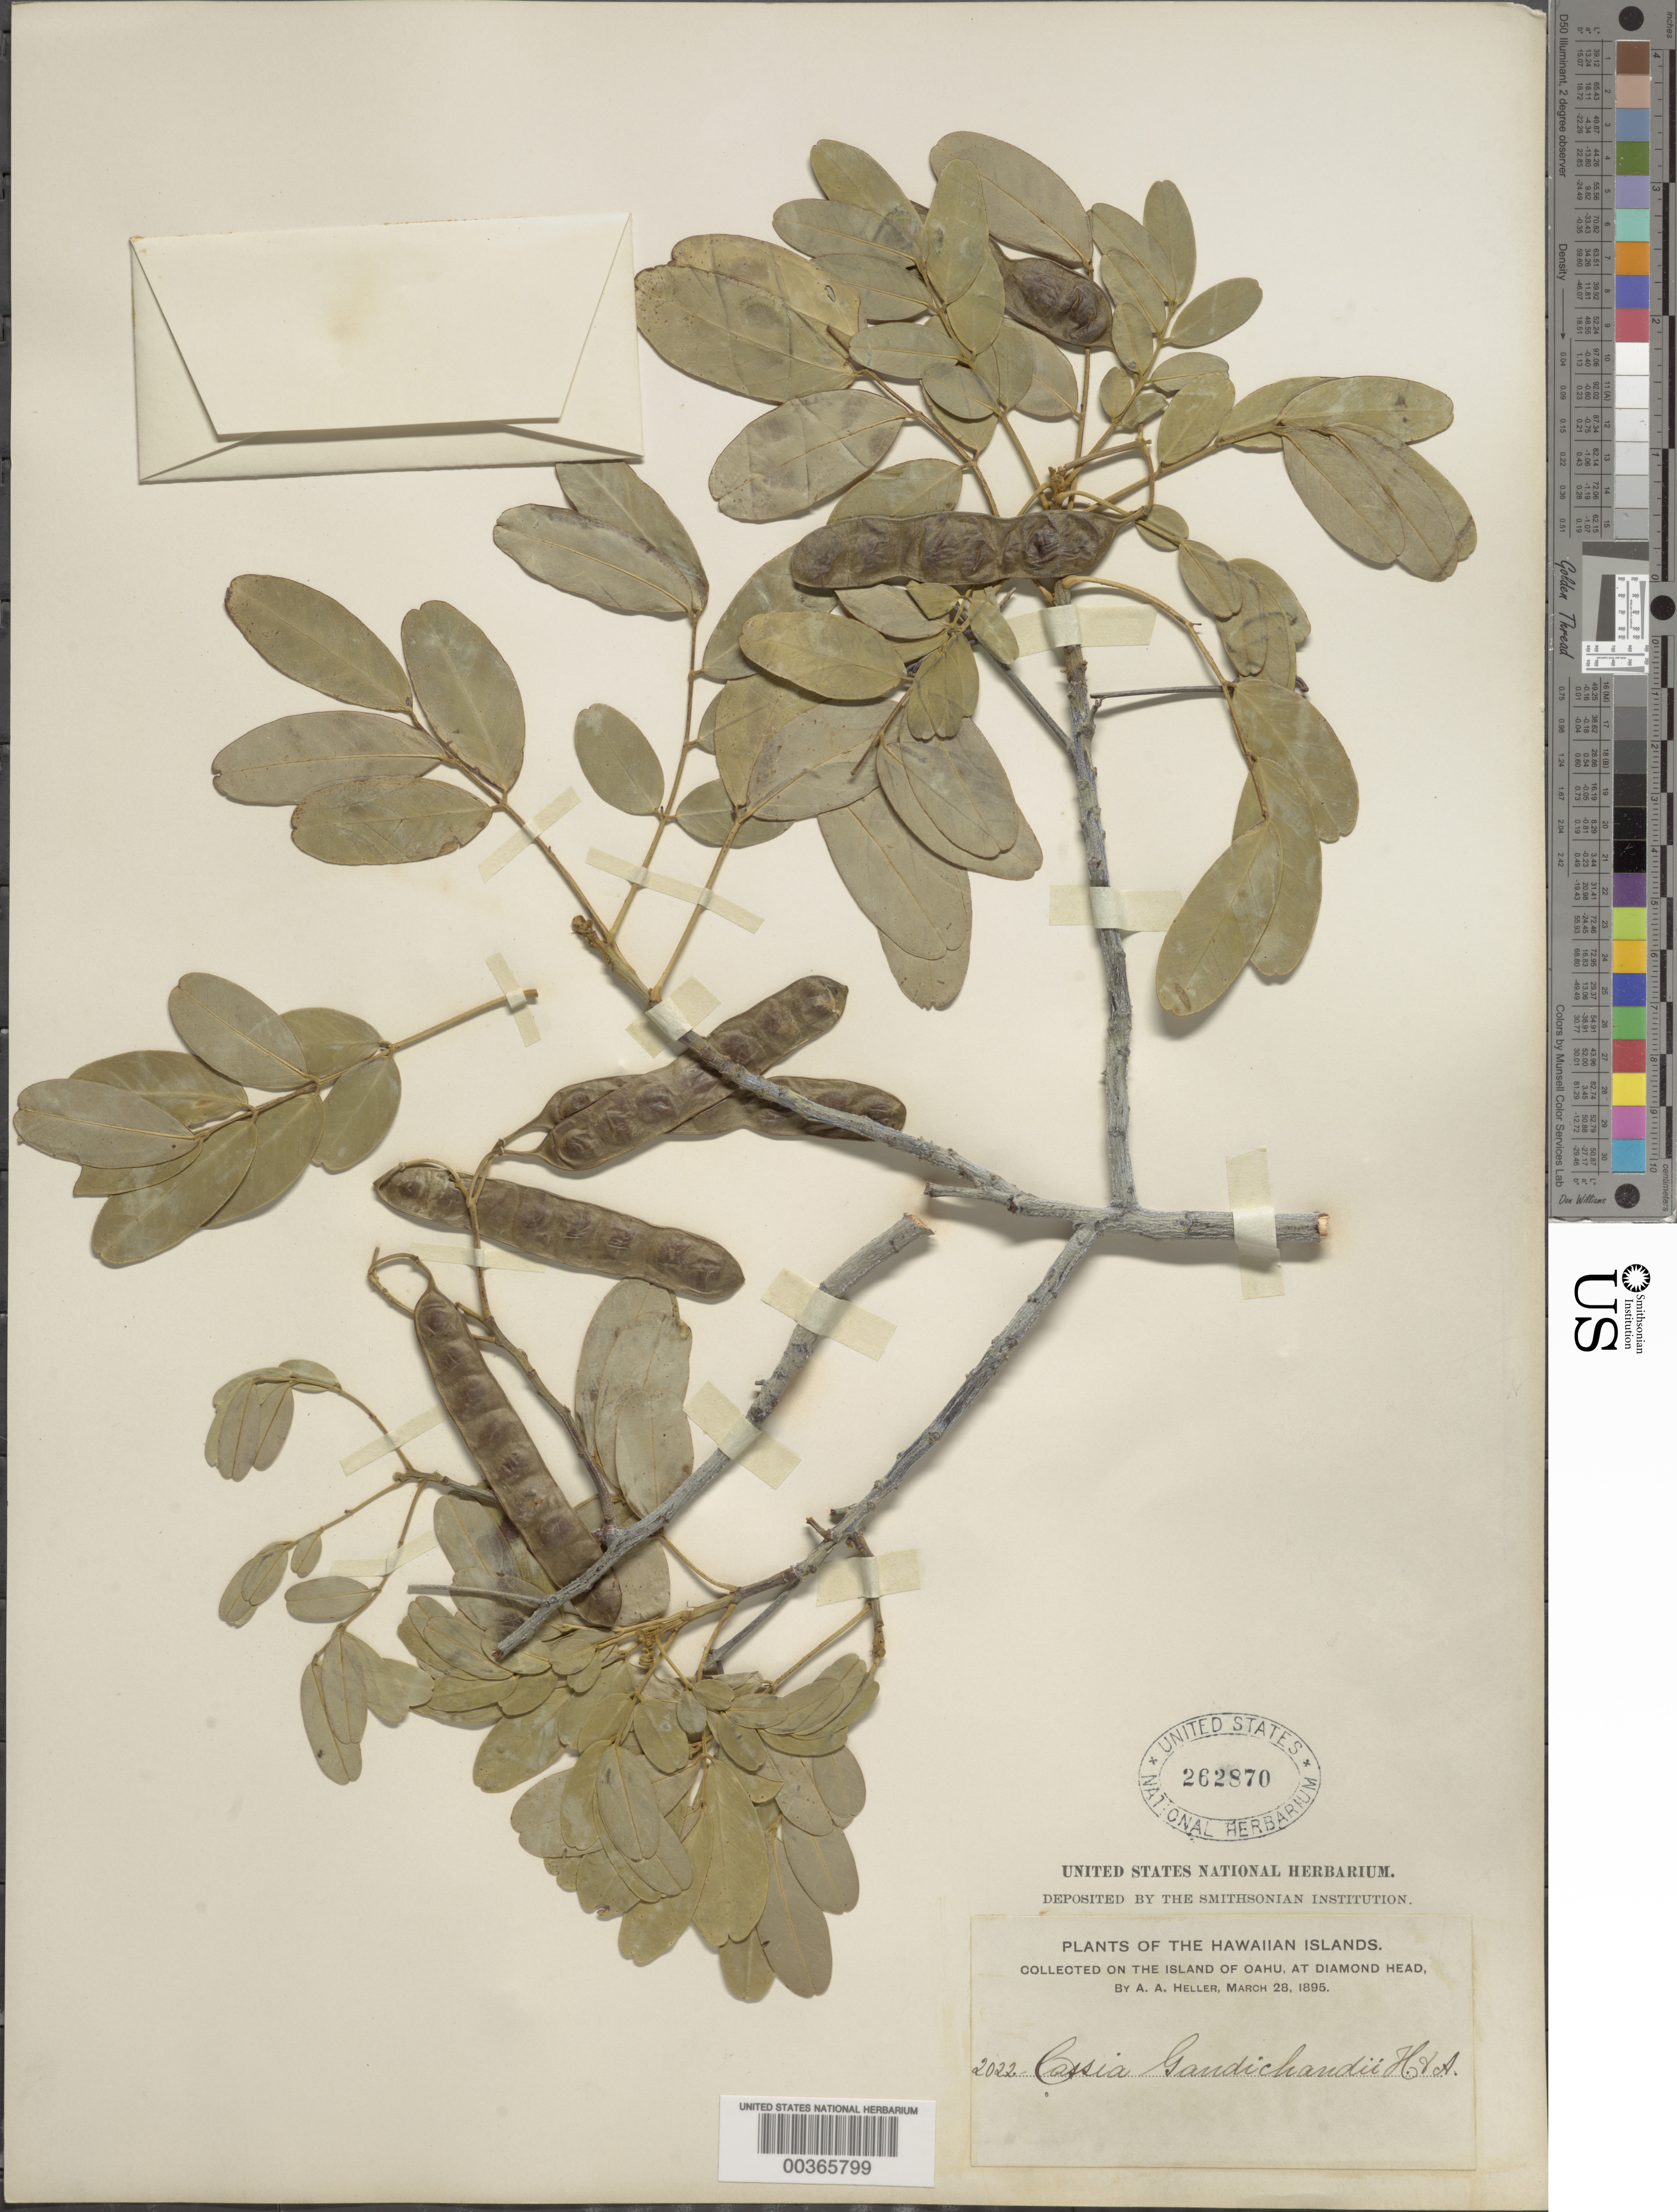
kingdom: Plantae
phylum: Tracheophyta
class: Magnoliopsida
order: Fabales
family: Fabaceae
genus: Senna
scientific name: Senna gaudichaudii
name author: (Hook. & Arn.) H.S. Irwin & Barneby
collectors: A. A. Heller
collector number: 2022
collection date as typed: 28 Mar 1895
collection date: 1895-03-28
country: United States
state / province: Hawaii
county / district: Honolulu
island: Oahu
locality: At diamond head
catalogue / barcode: US 262870